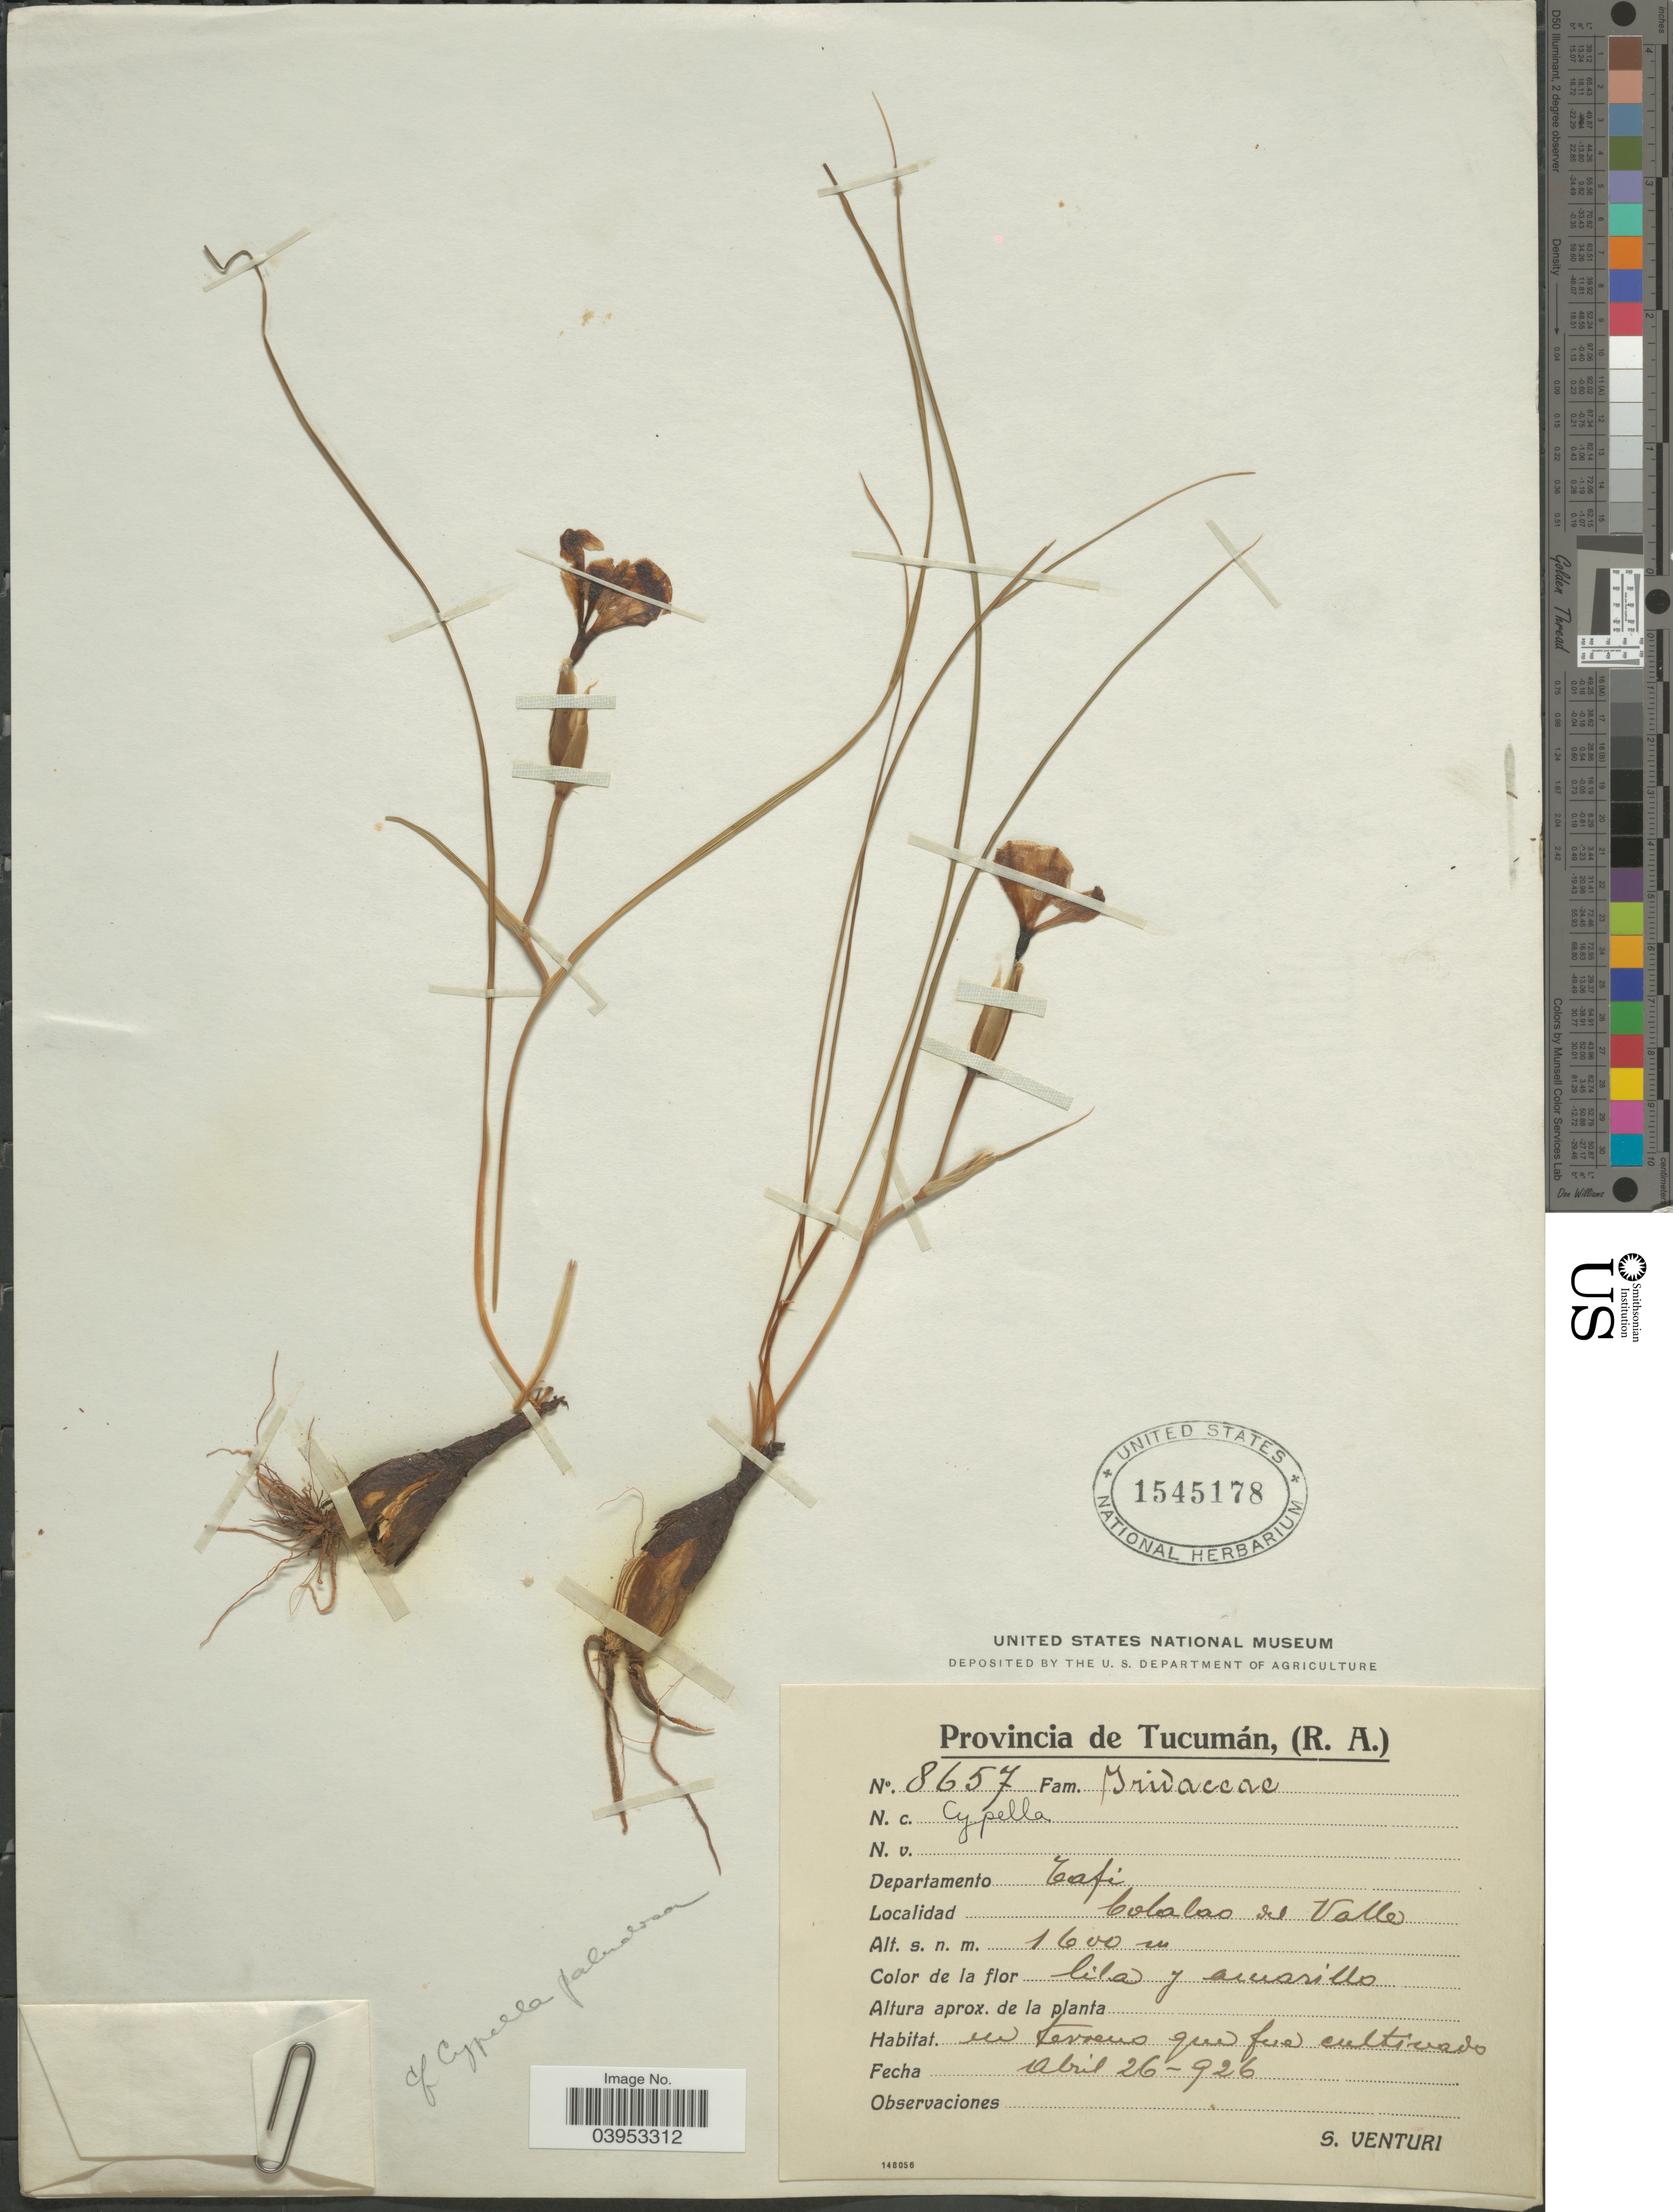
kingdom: Plantae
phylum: Tracheophyta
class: Liliopsida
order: Asparagales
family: Iridaceae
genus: Cypella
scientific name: Cypella paludosa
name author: Klatt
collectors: S. Venturi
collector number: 8657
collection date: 1926-04-26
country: Argentina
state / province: Tucuman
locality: Departamento Tafi. Colalao del Valle.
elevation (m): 1600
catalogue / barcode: US 1545178